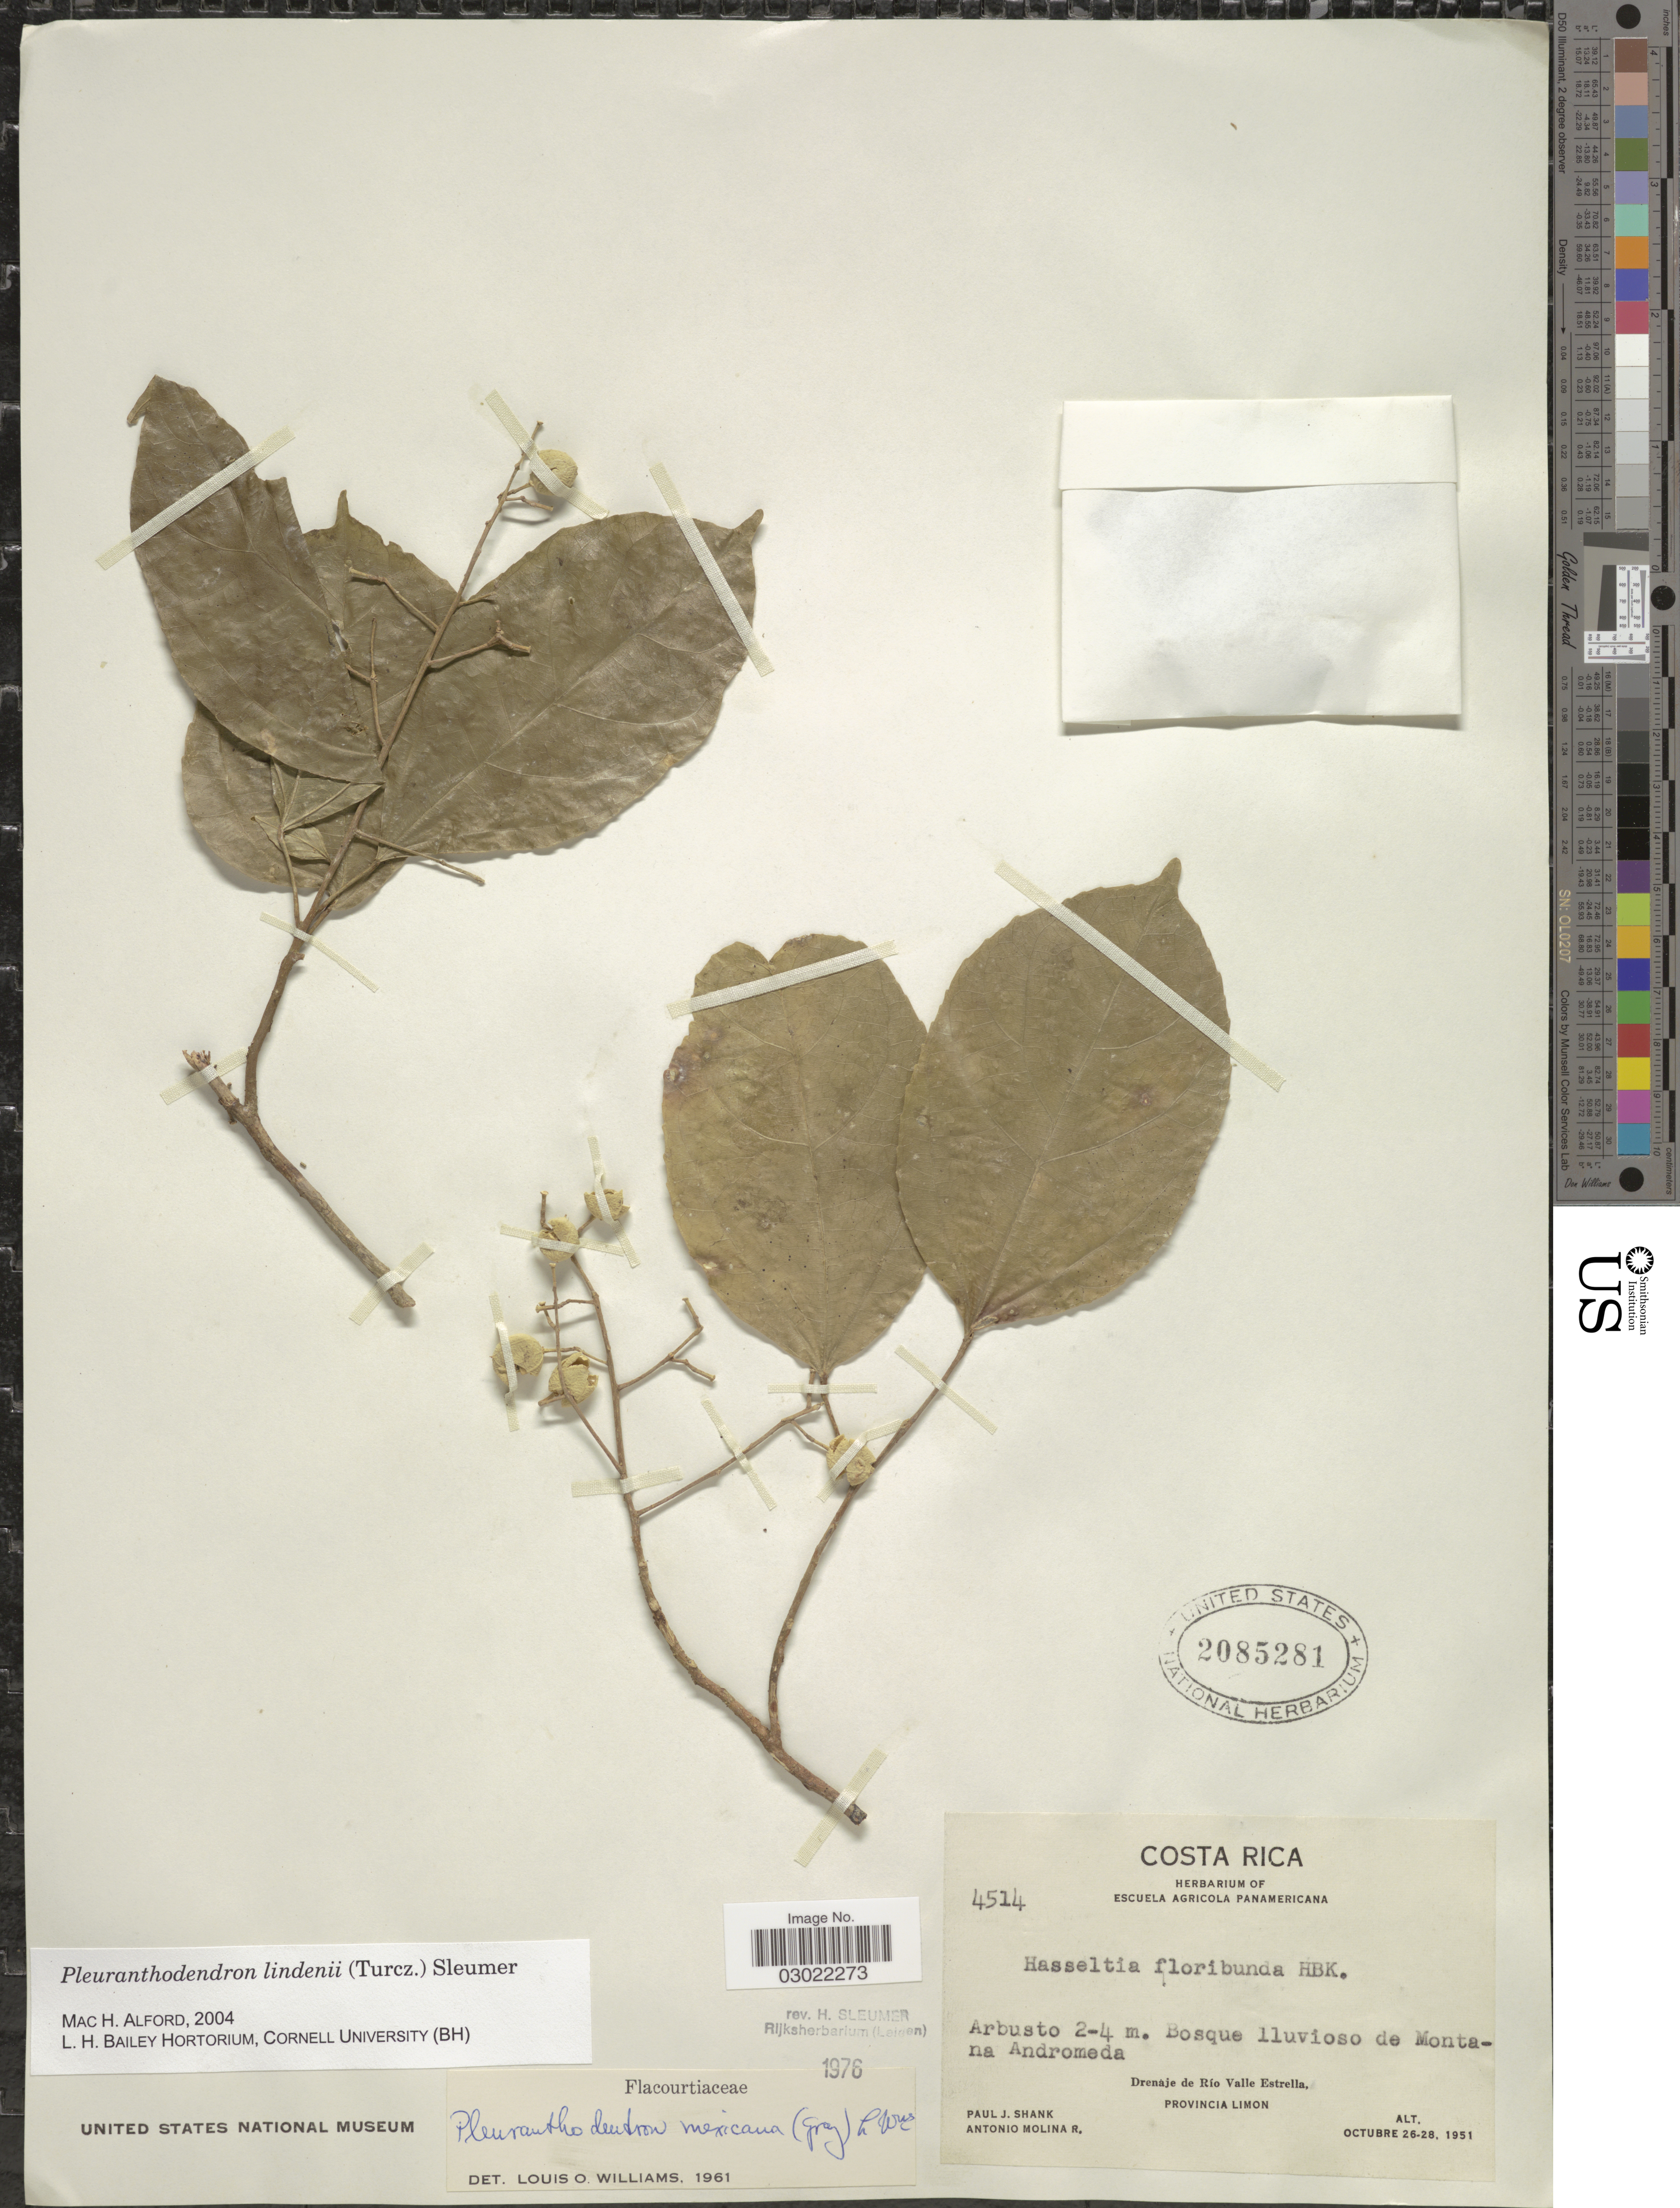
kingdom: Plantae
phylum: Tracheophyta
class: Magnoliopsida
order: Malpighiales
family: Salicaceae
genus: Pleuranthodendron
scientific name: Pleuranthodendron lindenii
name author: (Turcz.) Sleumer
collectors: P. J. Shank & A. Molina R.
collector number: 4514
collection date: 1951-10-26/1951-10-28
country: Costa Rica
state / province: Limón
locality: Bosque lluvioso de Montana Andromeda. Drenaje de Río Valle Estrella.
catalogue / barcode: US 2085281